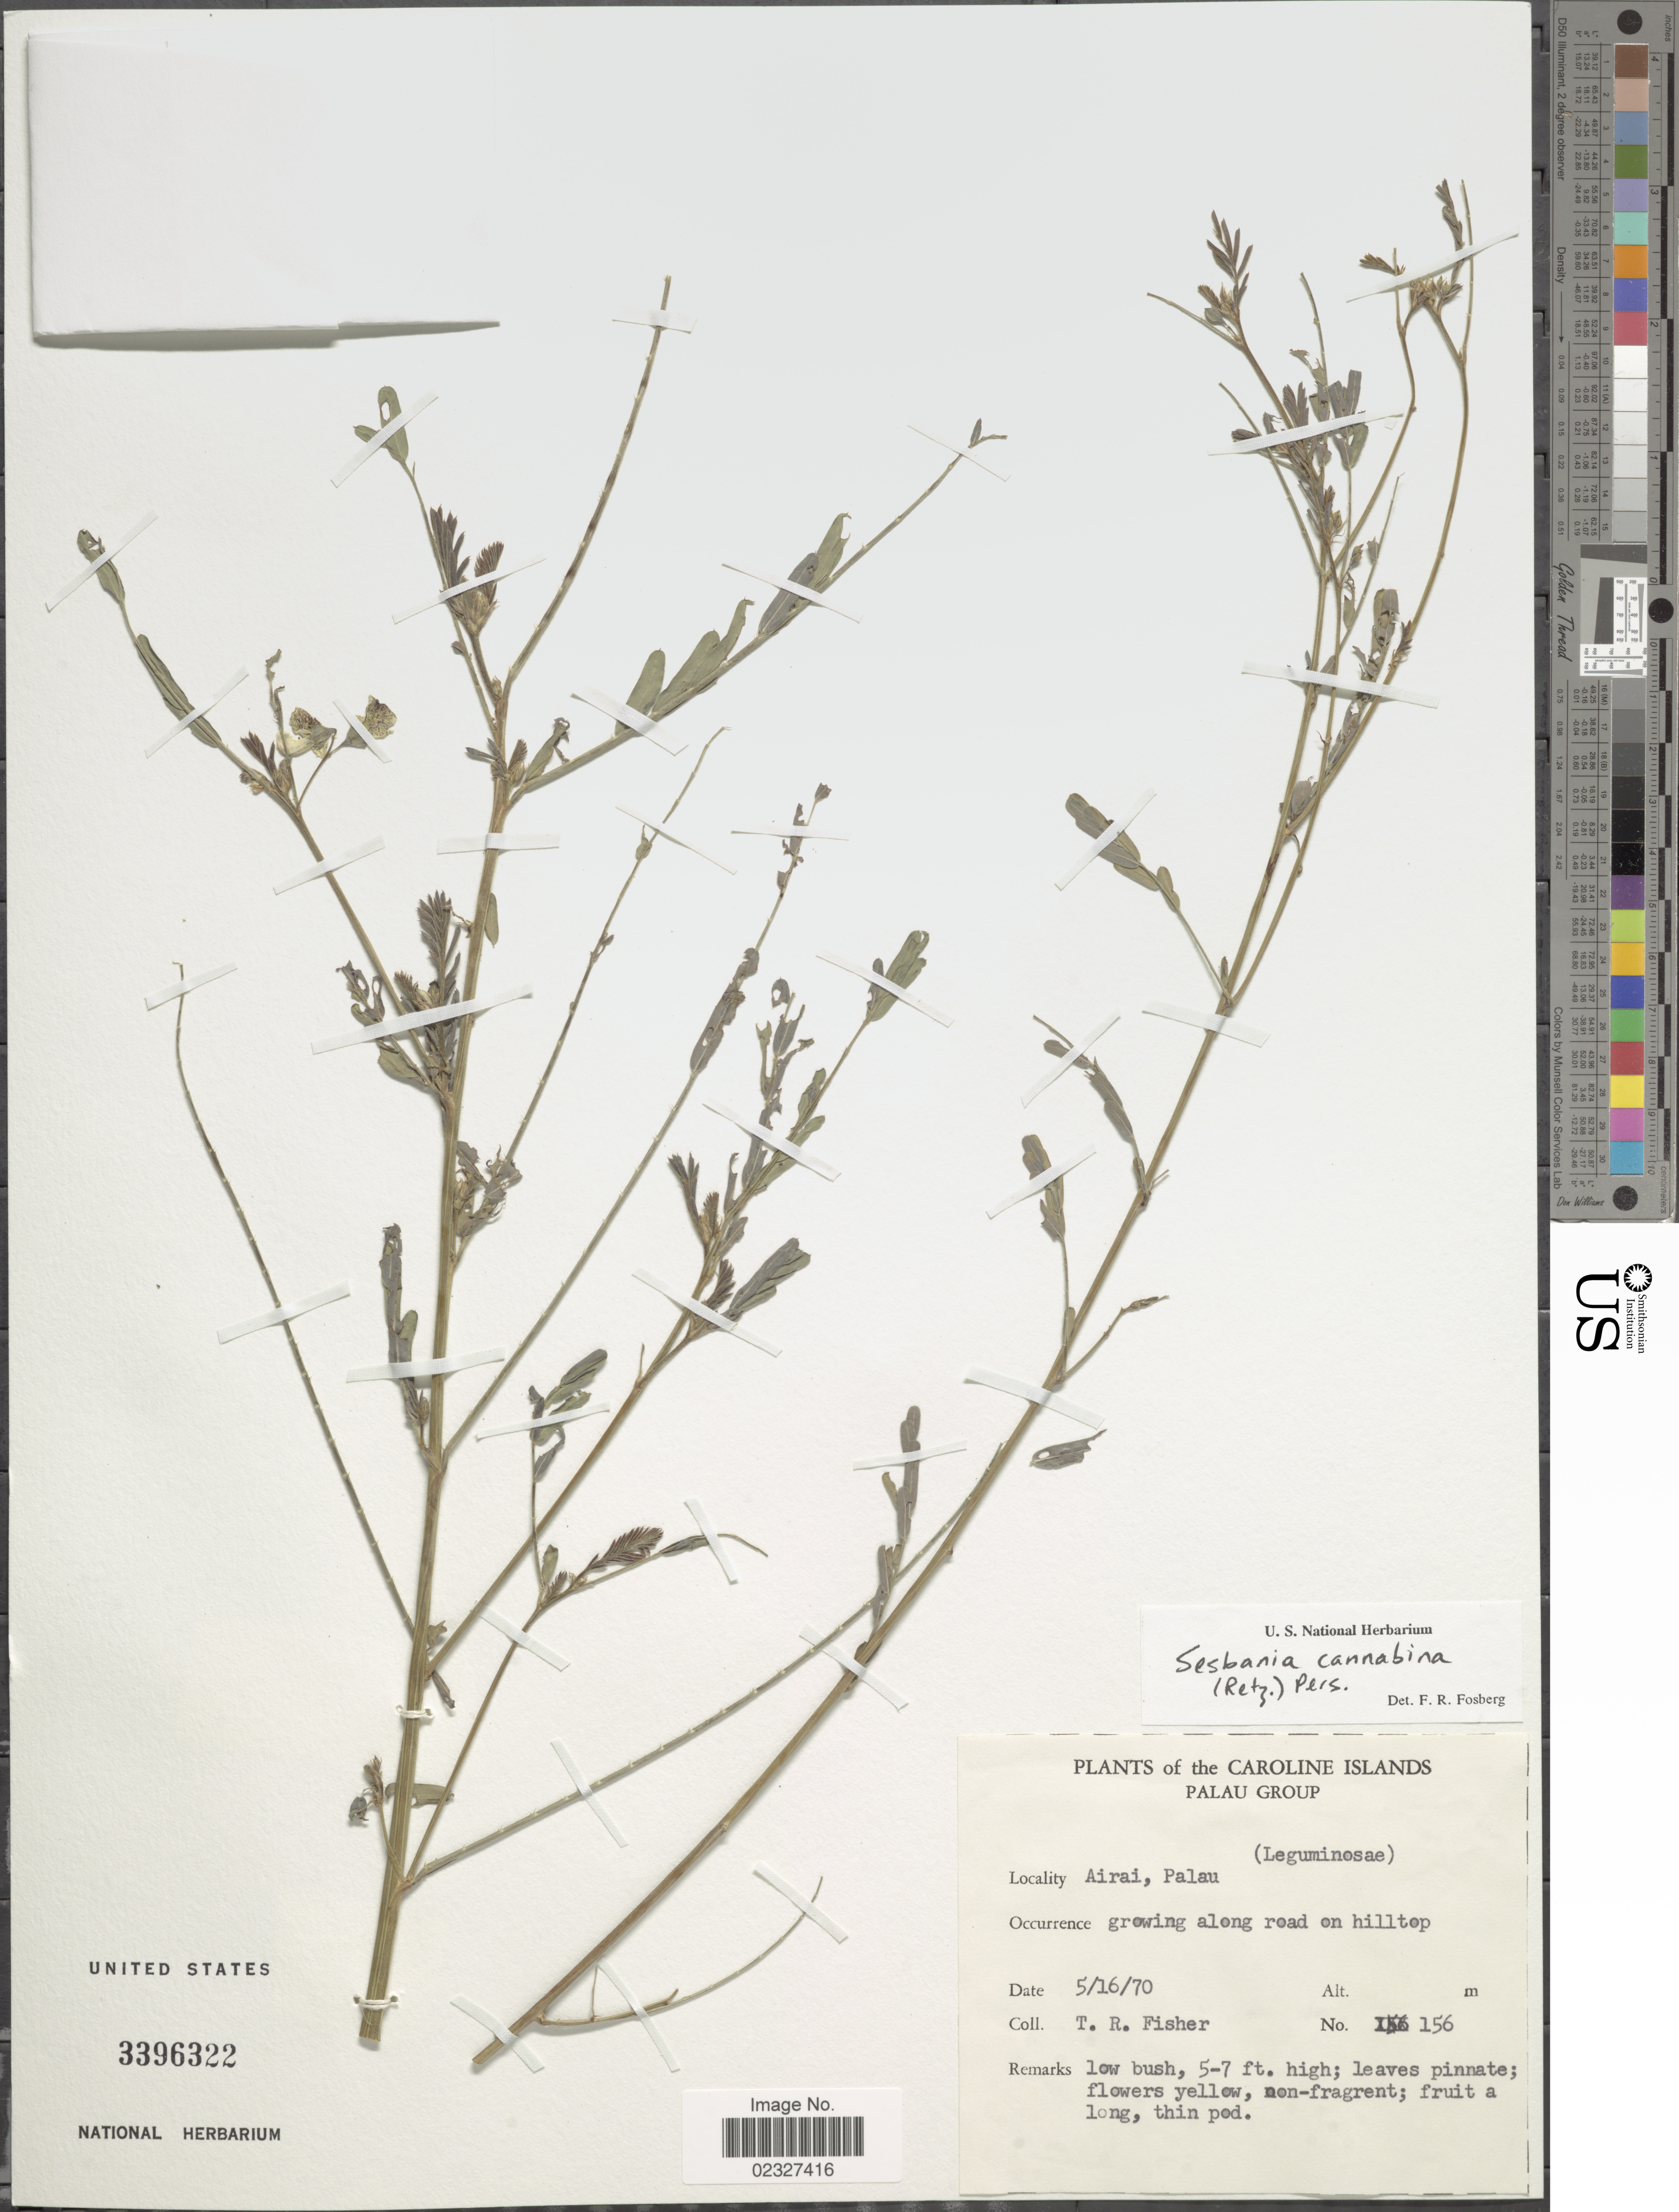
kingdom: Plantae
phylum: Tracheophyta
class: Magnoliopsida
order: Fabales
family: Fabaceae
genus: Sesbania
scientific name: Sesbania cannabina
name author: (Retz.) Poir.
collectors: T. R. Fisher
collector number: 156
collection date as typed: Transcribed d/m/y: 16/5/70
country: Palau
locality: Caroline Islands, Palau Group, Airai, Palau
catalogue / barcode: US 3396322